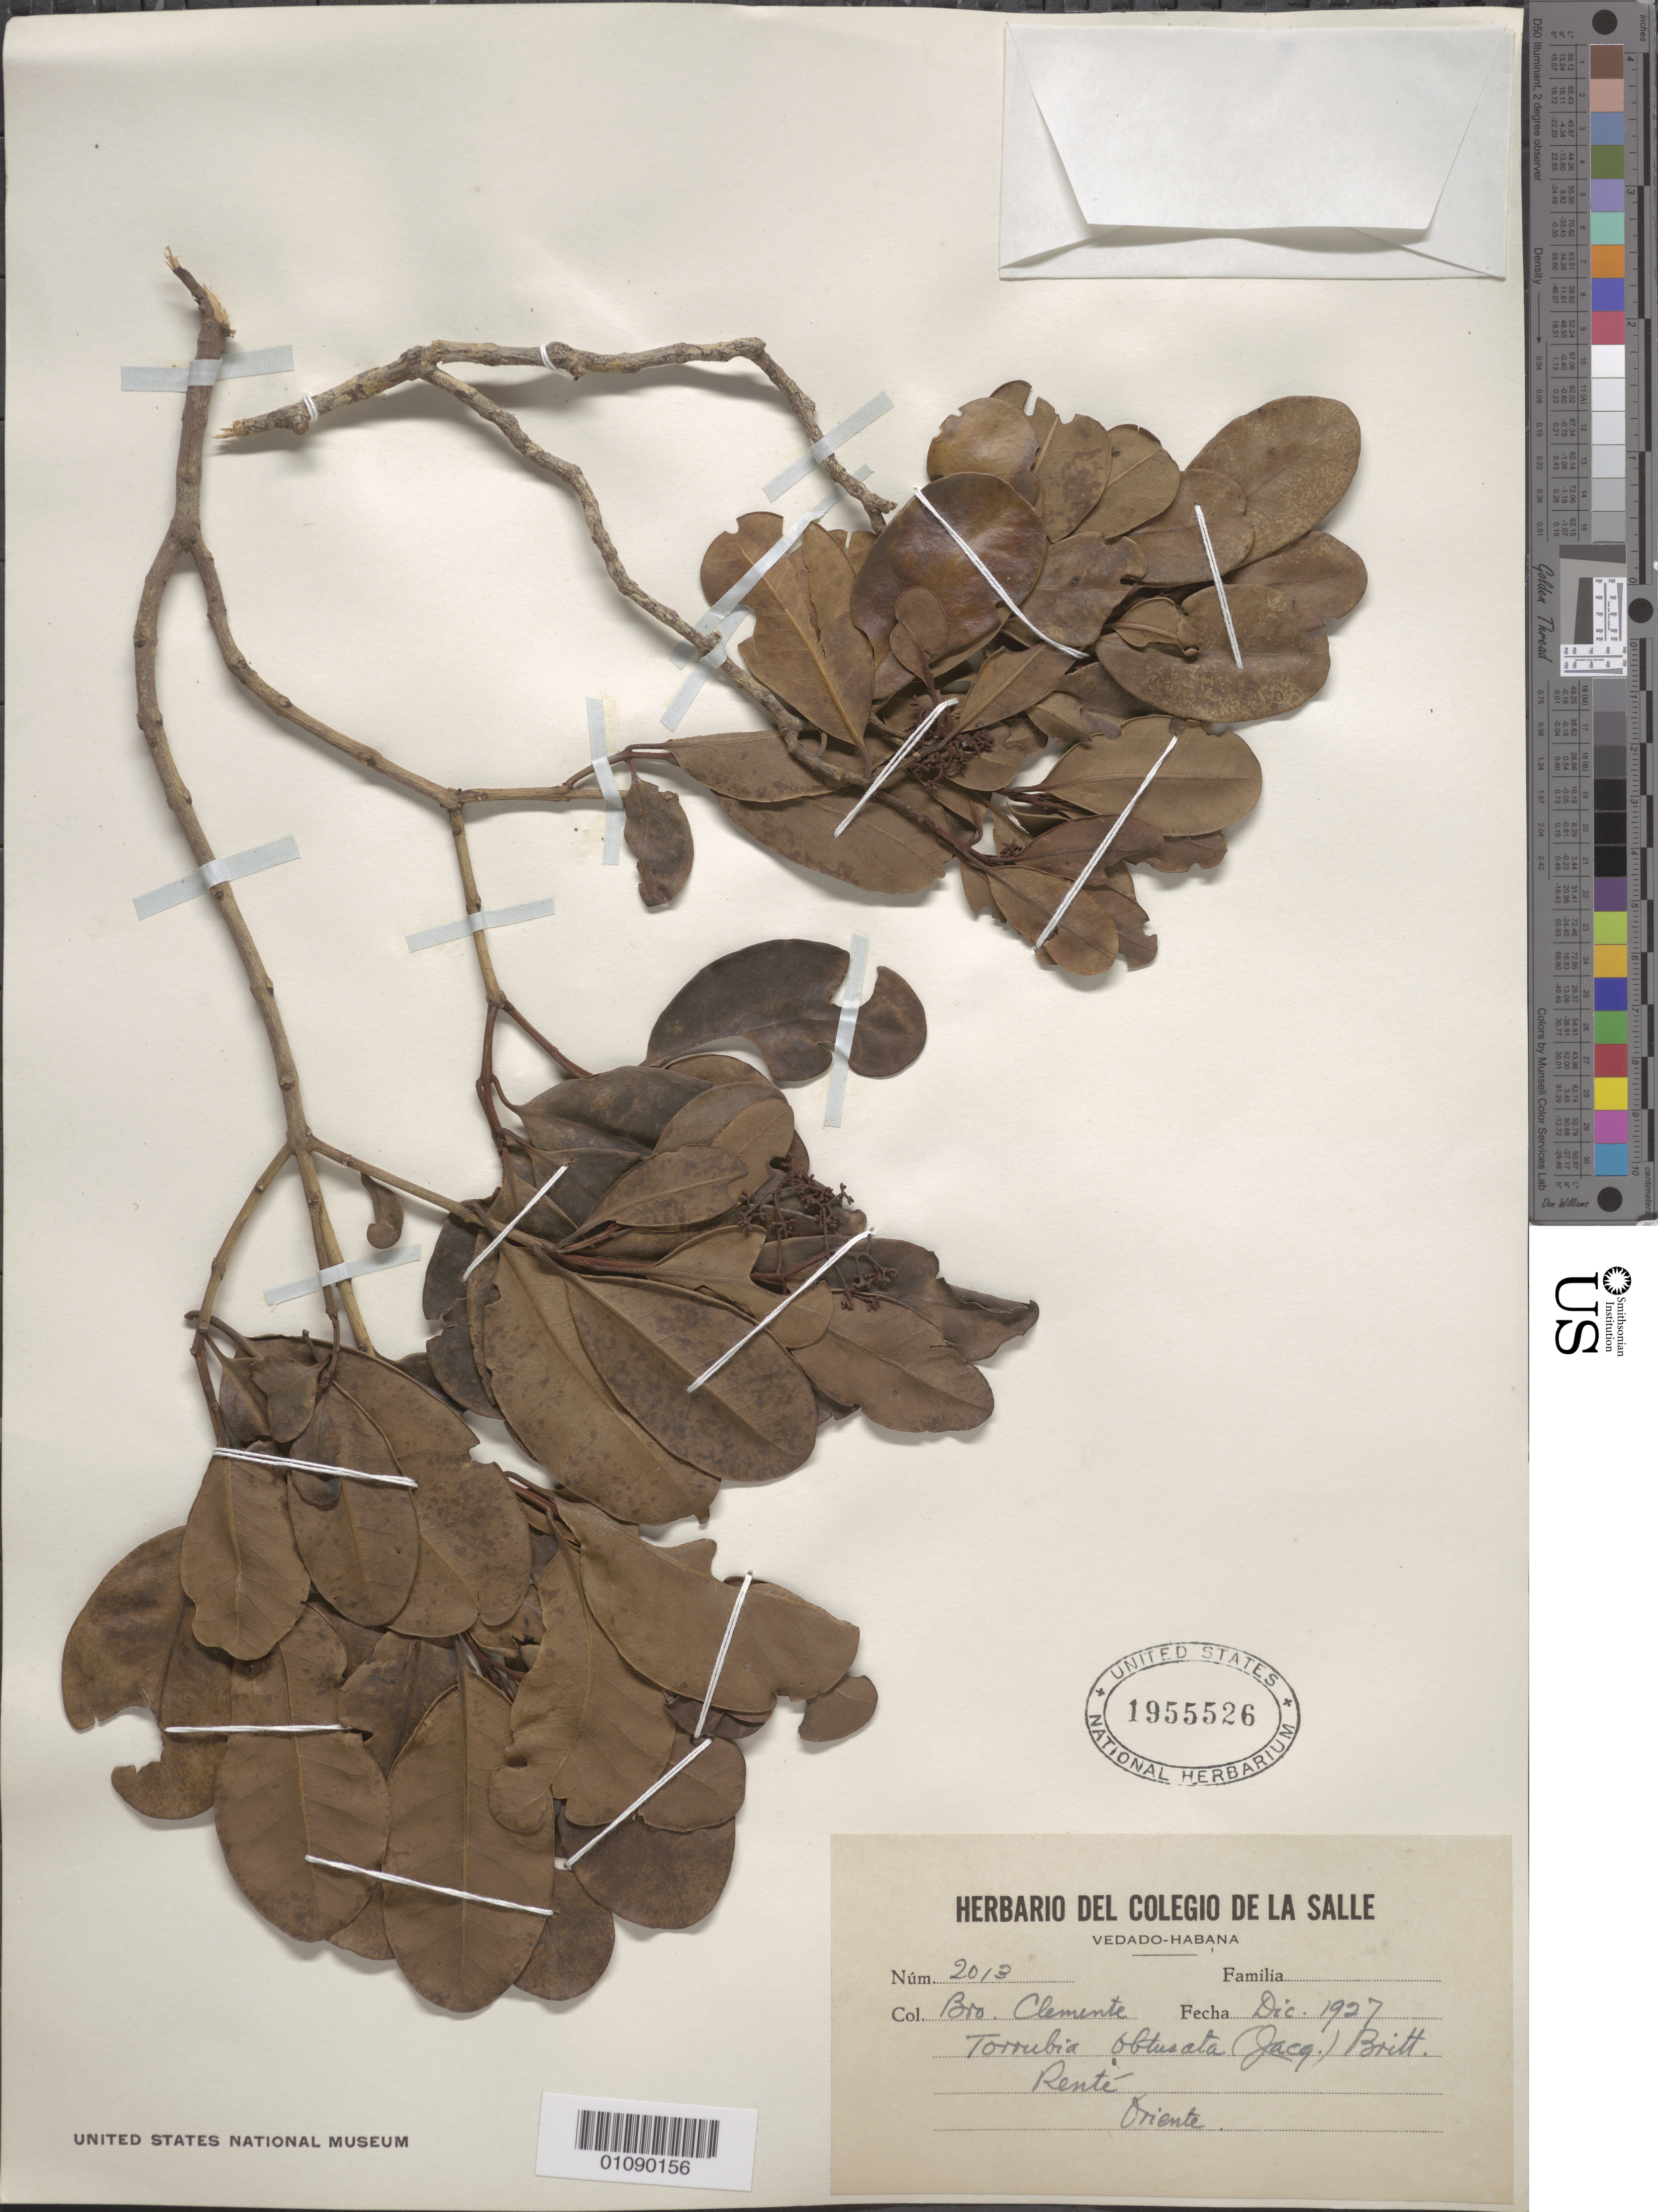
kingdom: Plantae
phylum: Tracheophyta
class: Magnoliopsida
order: Caryophyllales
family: Nyctaginaceae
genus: Guapira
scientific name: Guapira obtusata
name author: (Jacq.) Little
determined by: Strong, Mark T., (BOT), Smithsonian Institution - National Museum of Natural History (UNITED STATES)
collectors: Bro. Clemente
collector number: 2013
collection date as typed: Dec 1927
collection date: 1927-12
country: Cuba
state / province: Santiago de Cuba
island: Cuba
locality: Oriente, Rente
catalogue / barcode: US 1955526